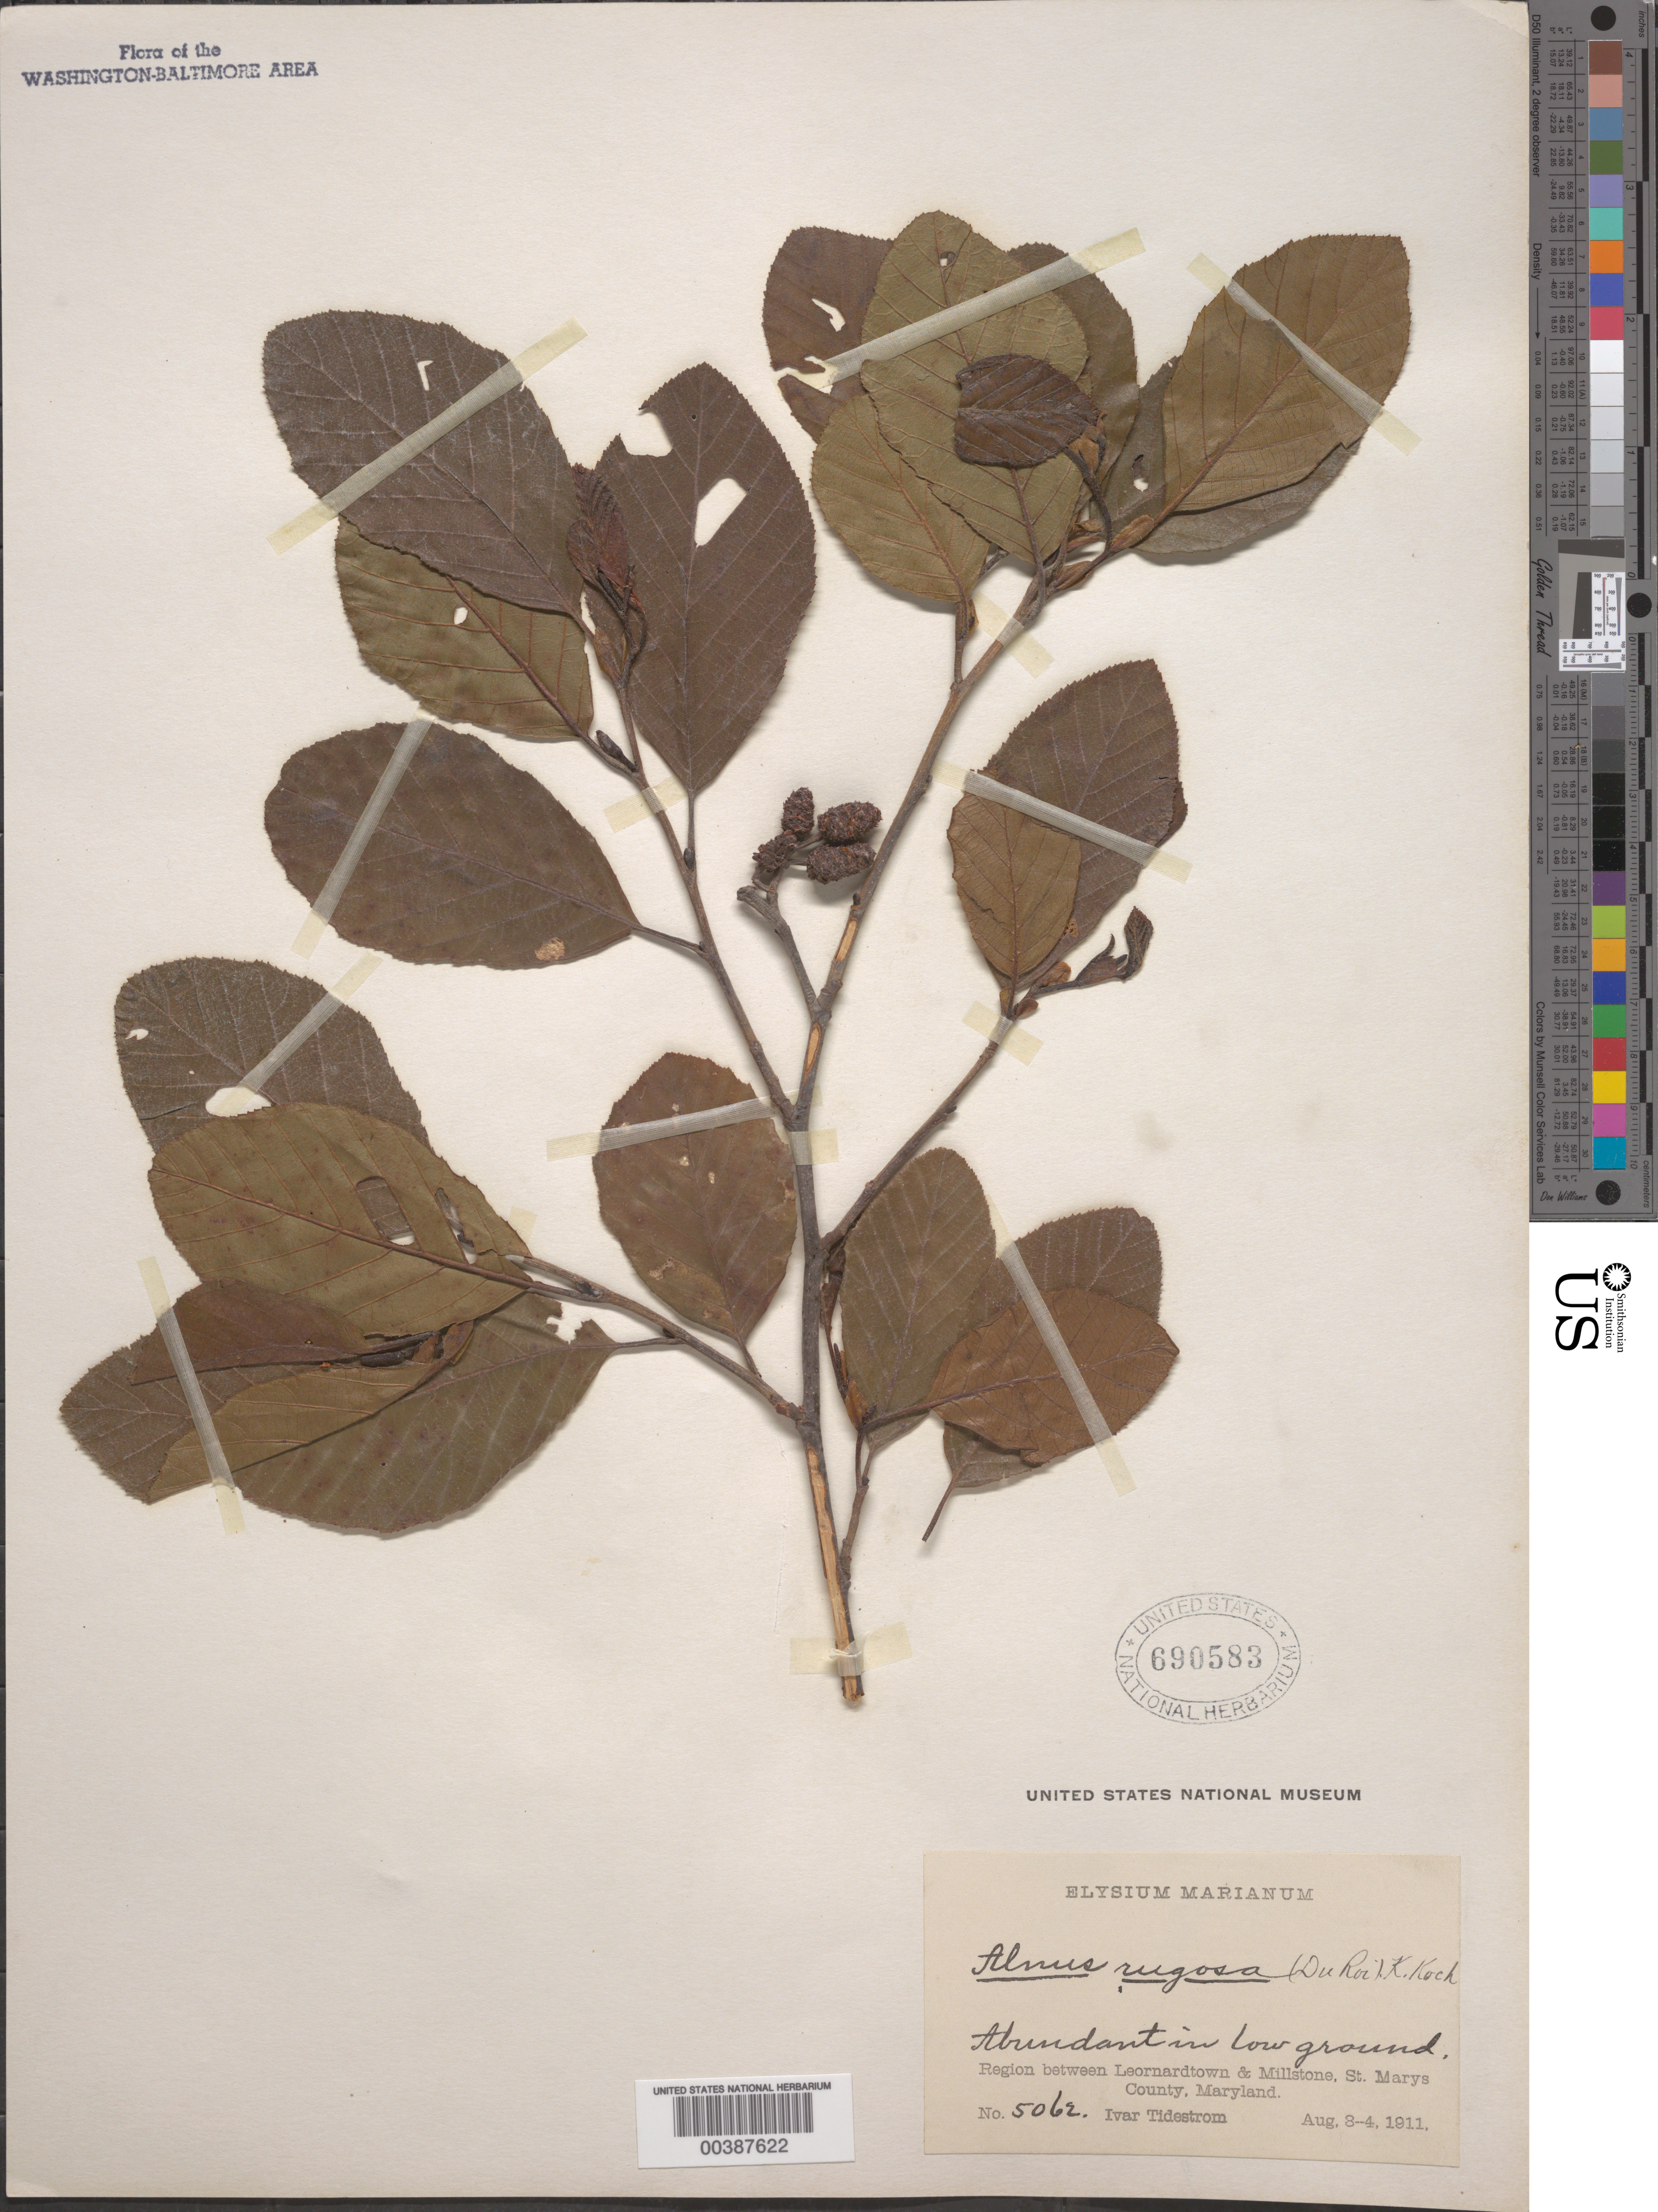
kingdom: Plantae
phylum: Tracheophyta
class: Magnoliopsida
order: Fagales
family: Betulaceae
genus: Alnus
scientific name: Alnus serrulata var. vulgaris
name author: Fernald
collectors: I. F. Tidestrom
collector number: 5062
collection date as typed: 03 Aug 1911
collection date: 1911-08-03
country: United States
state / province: Maryland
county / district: St. Mary's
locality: between Leonardtown and Millstone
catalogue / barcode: US 690583